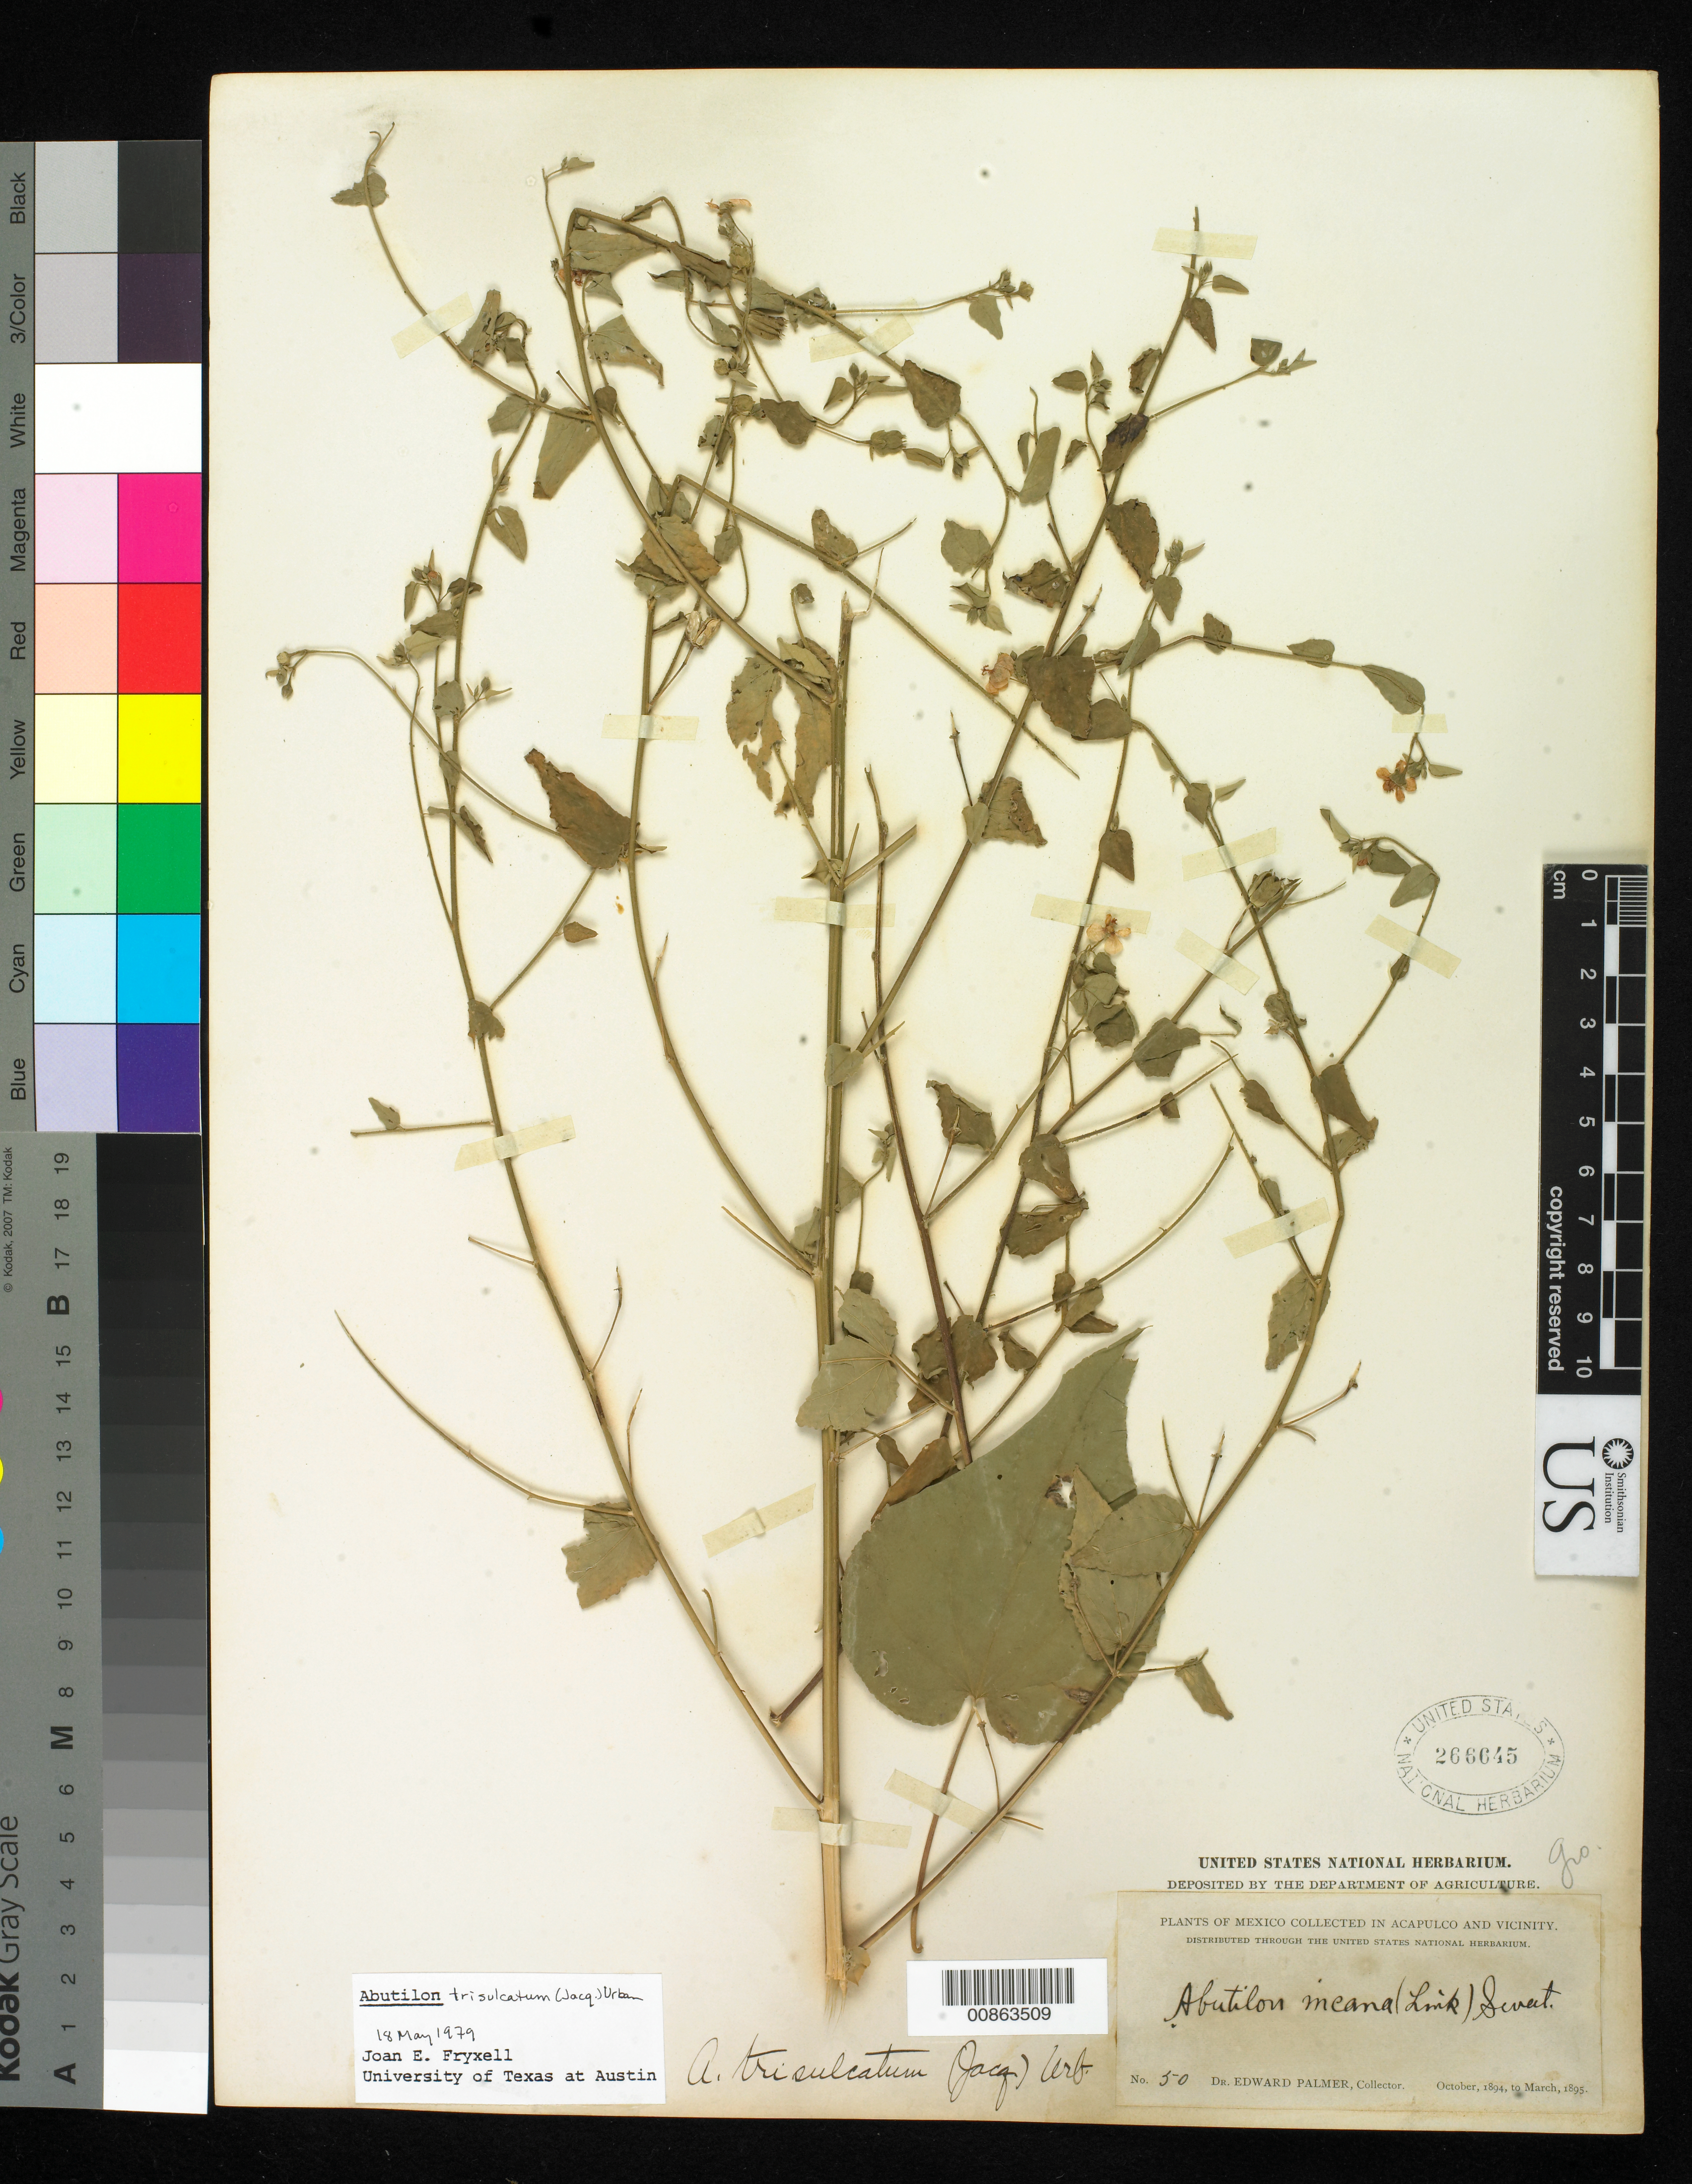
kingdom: Plantae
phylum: Tracheophyta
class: Magnoliopsida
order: Malvales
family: Malvaceae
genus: Abutilon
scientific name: Abutilon trisulcatum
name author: (Jacq.) Urb.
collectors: E. Palmer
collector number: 50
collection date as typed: Oct 1894 to -- Mar 1895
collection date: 1894-10/1895-03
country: Mexico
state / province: Guerrero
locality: Acapulco, Guerrero and vicinity.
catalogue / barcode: US 266645